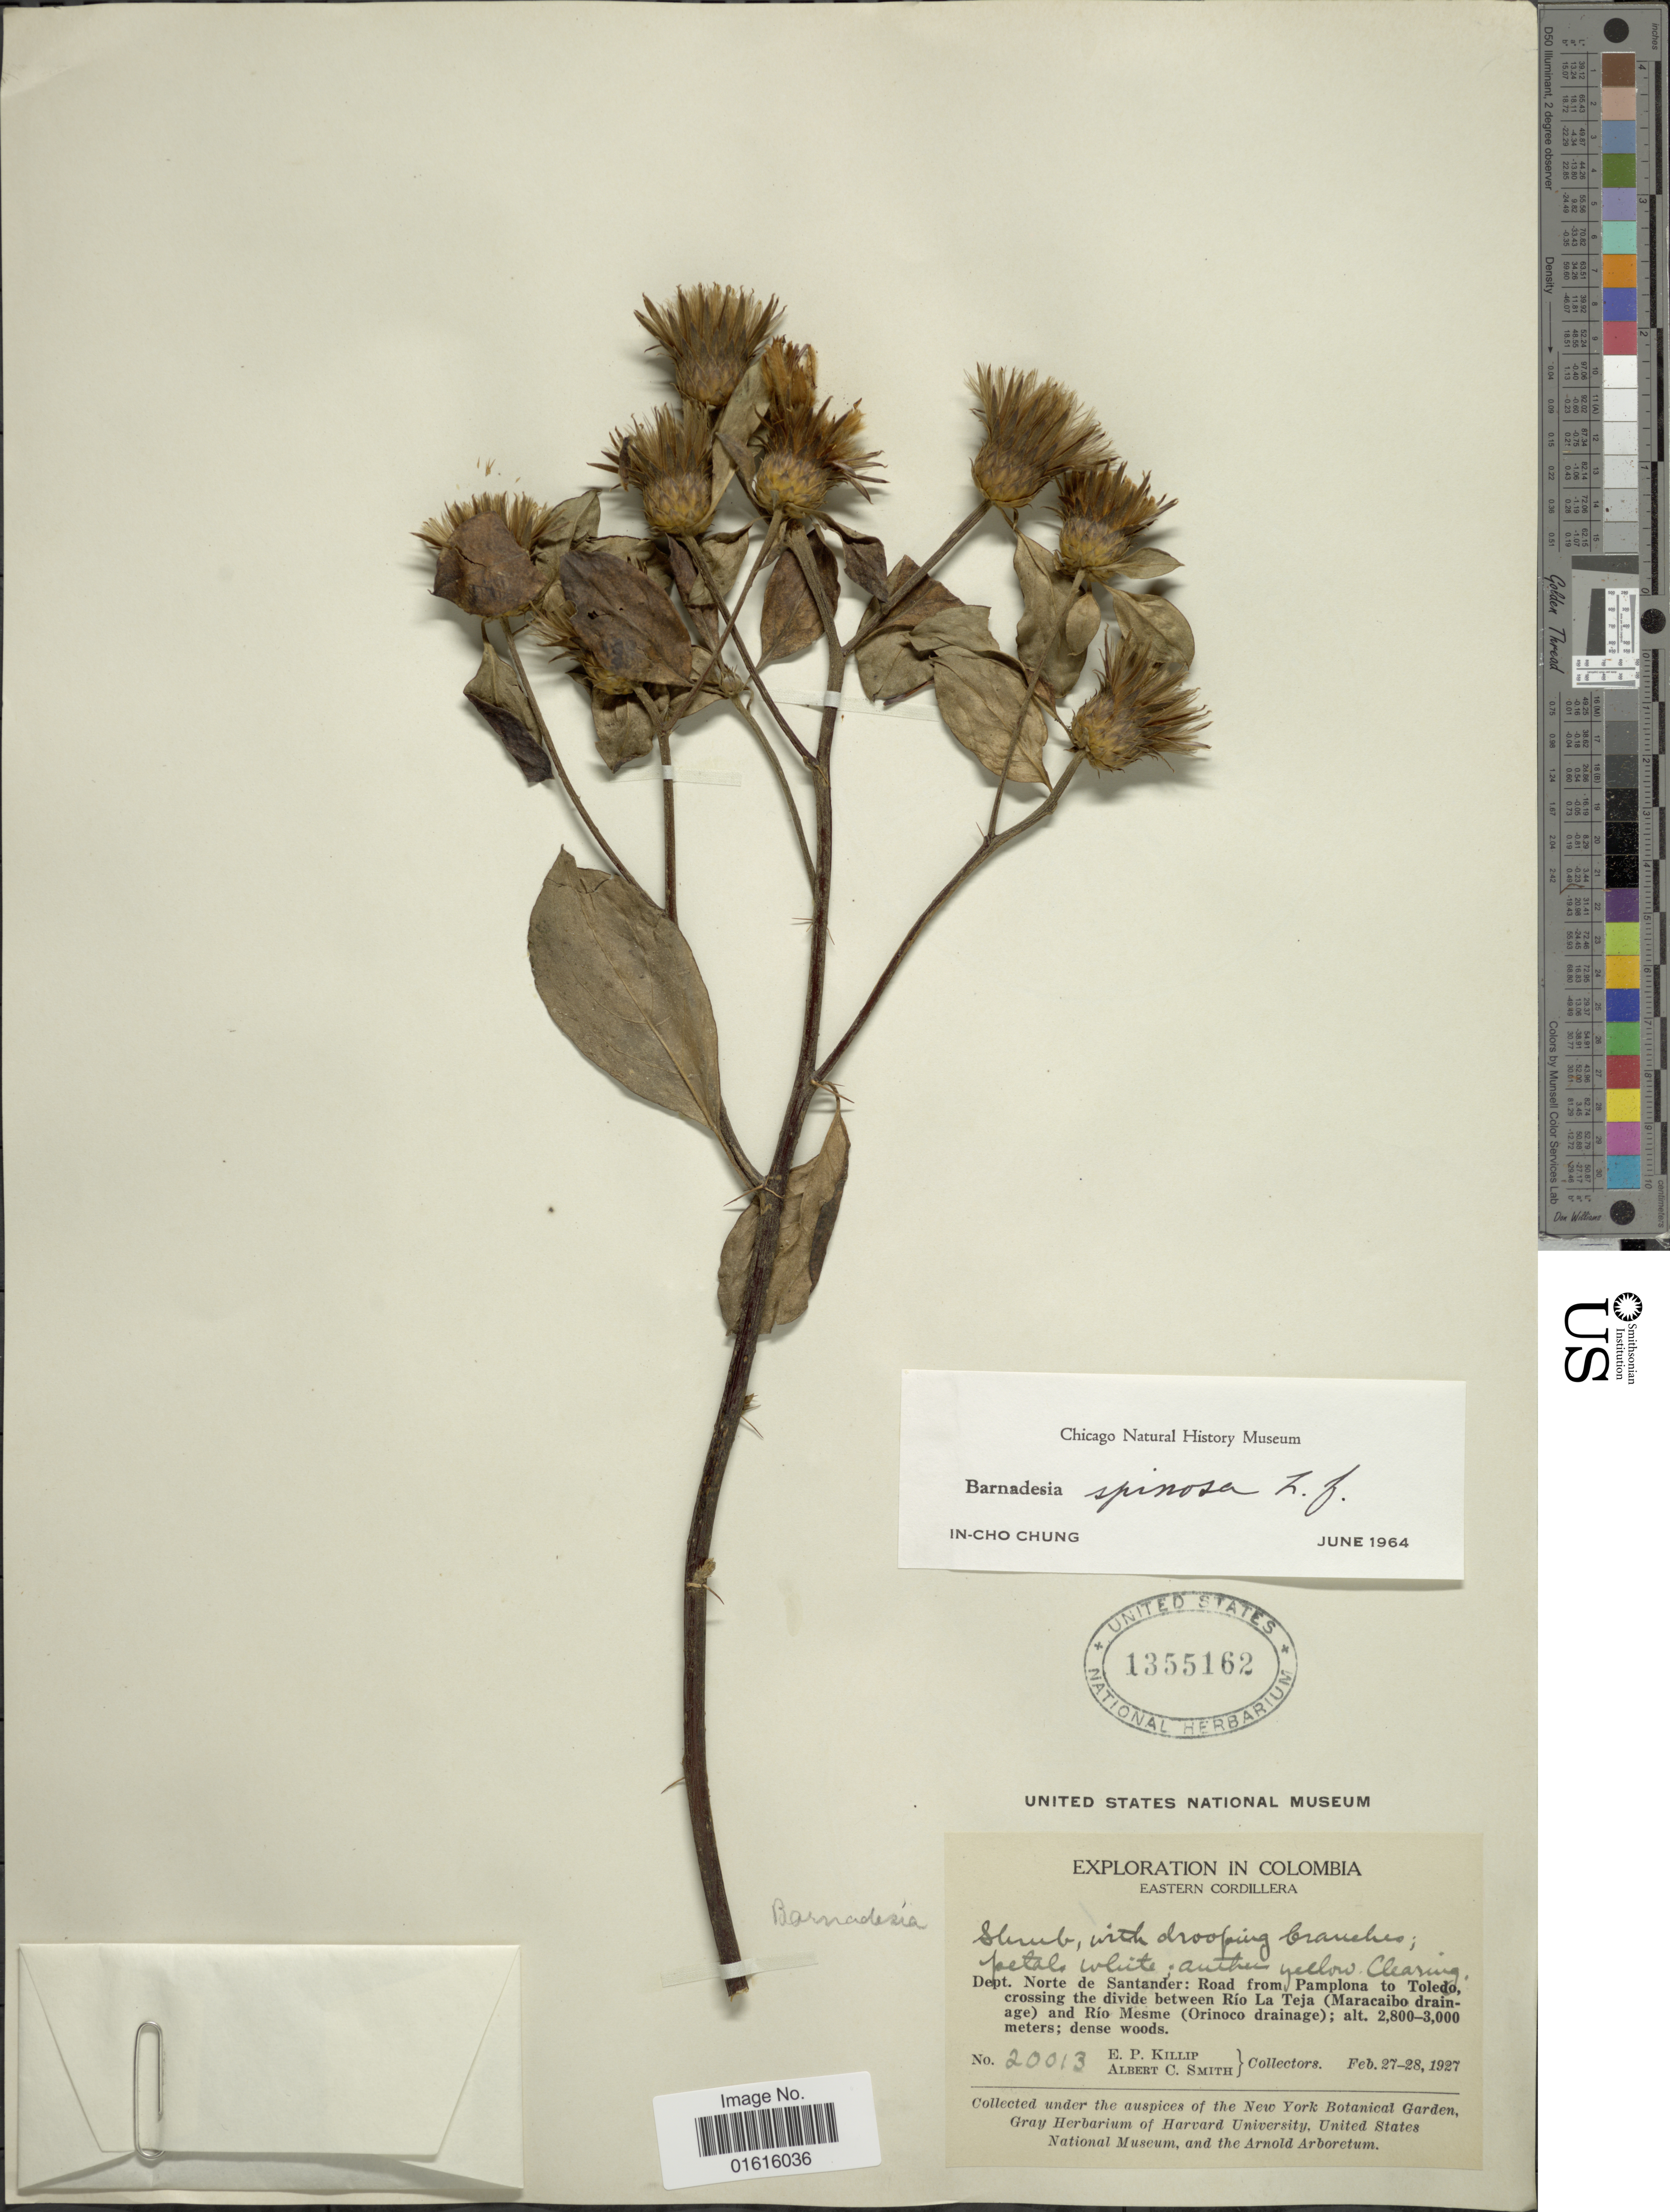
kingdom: Plantae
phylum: Tracheophyta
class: Magnoliopsida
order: Asterales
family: Asteraceae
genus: Barnadesia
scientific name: Barnadesia spinosa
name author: L. f.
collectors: E. P. Killip & A. C. Smith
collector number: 20013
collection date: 1927-02-27/1927-02-28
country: Colombia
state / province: Norte de Santander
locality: Road from Pamplona to Toledo, crossing the divide between Rio La Teja (Maracaibo drainage) and Rio Mesme (Orinoco drainage); dense woods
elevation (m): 2800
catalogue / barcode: US 1355162